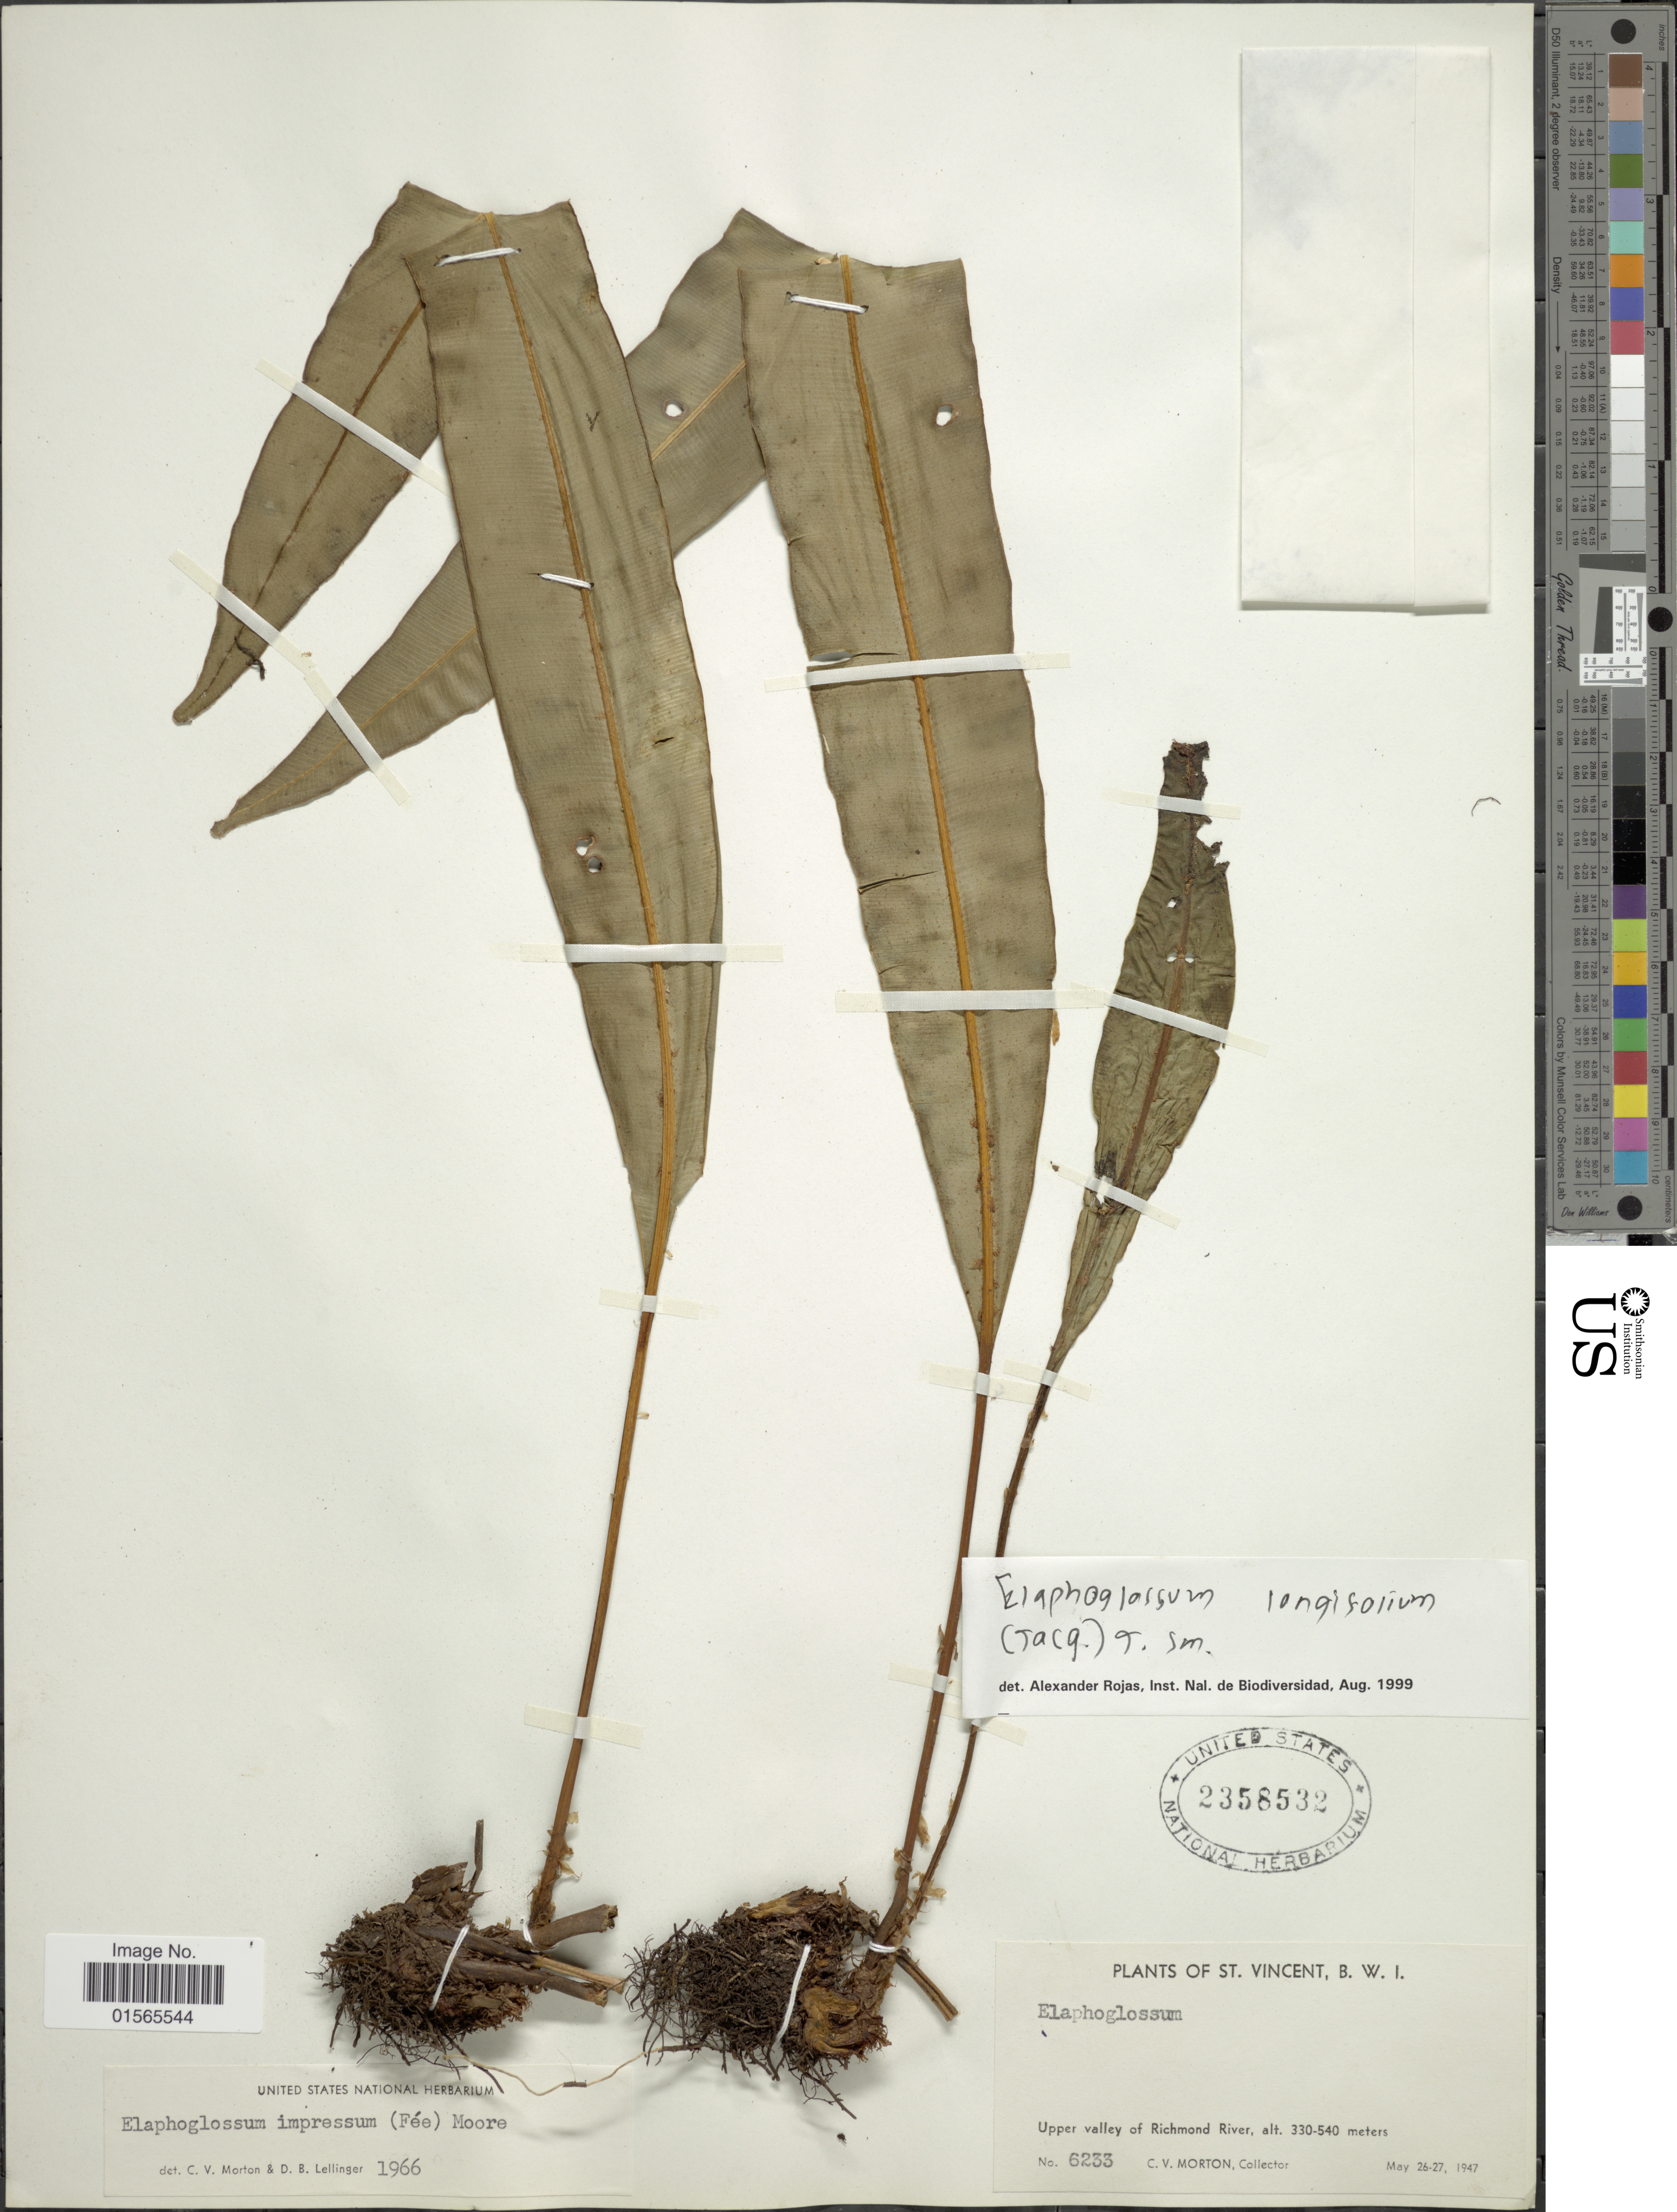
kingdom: Plantae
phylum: Tracheophyta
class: Polypodiopsida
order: Polypodiales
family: Dryopteridaceae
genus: Elaphoglossum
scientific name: Elaphoglossum impressum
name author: (Fée) T. Moore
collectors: C. V. Morton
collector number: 6233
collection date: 1947-05-26/1947-05-27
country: St. Vincent - Grenadines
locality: St. Vincent, B.W.I., Upper valley of Richmond River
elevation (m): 330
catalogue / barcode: US 2358532